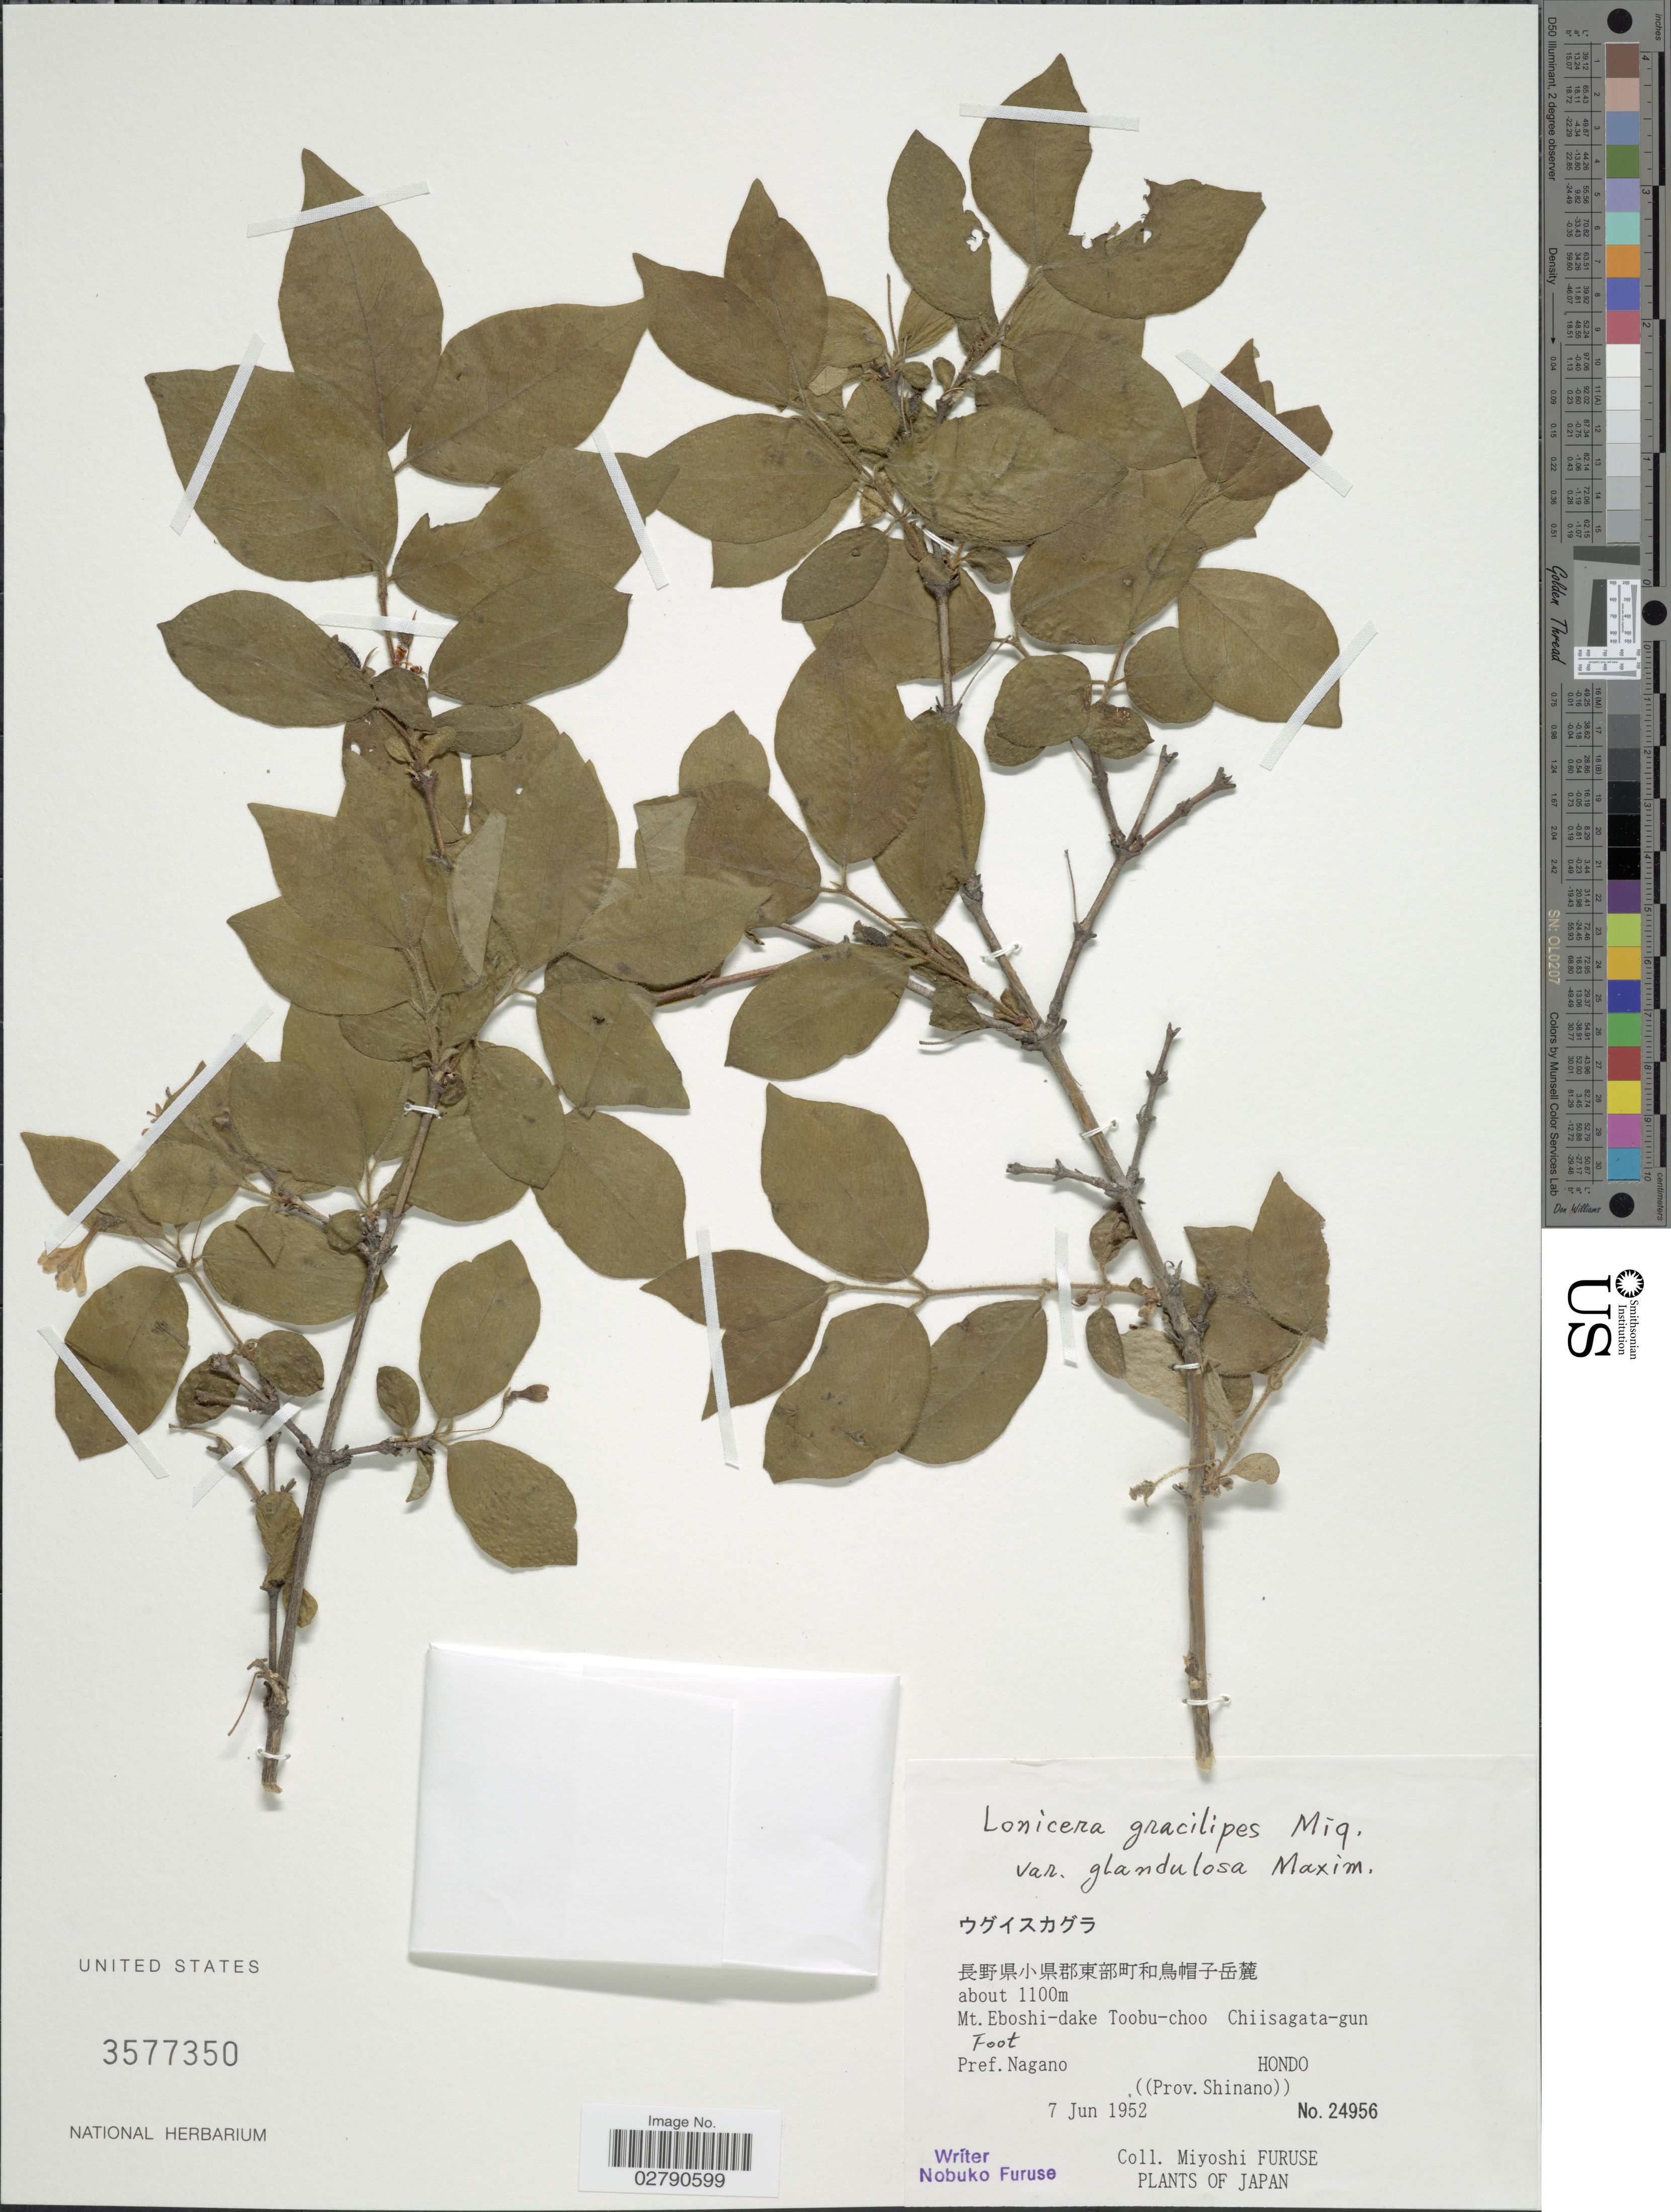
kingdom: Plantae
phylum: Tracheophyta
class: Magnoliopsida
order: Dipsacales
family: Caprifoliaceae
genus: Lonicera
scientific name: Lonicera gracilipes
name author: Miq.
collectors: M. Furuse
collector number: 24956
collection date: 1952-06-07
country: Japan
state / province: Nagano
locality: Mt. Eboshi-dake Toobu-choo. Chiisagata-gun Foot [unsure placement] Pref. Nagano. Hondo ((Prov. Shinano)).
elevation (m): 1100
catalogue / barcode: US 3577350